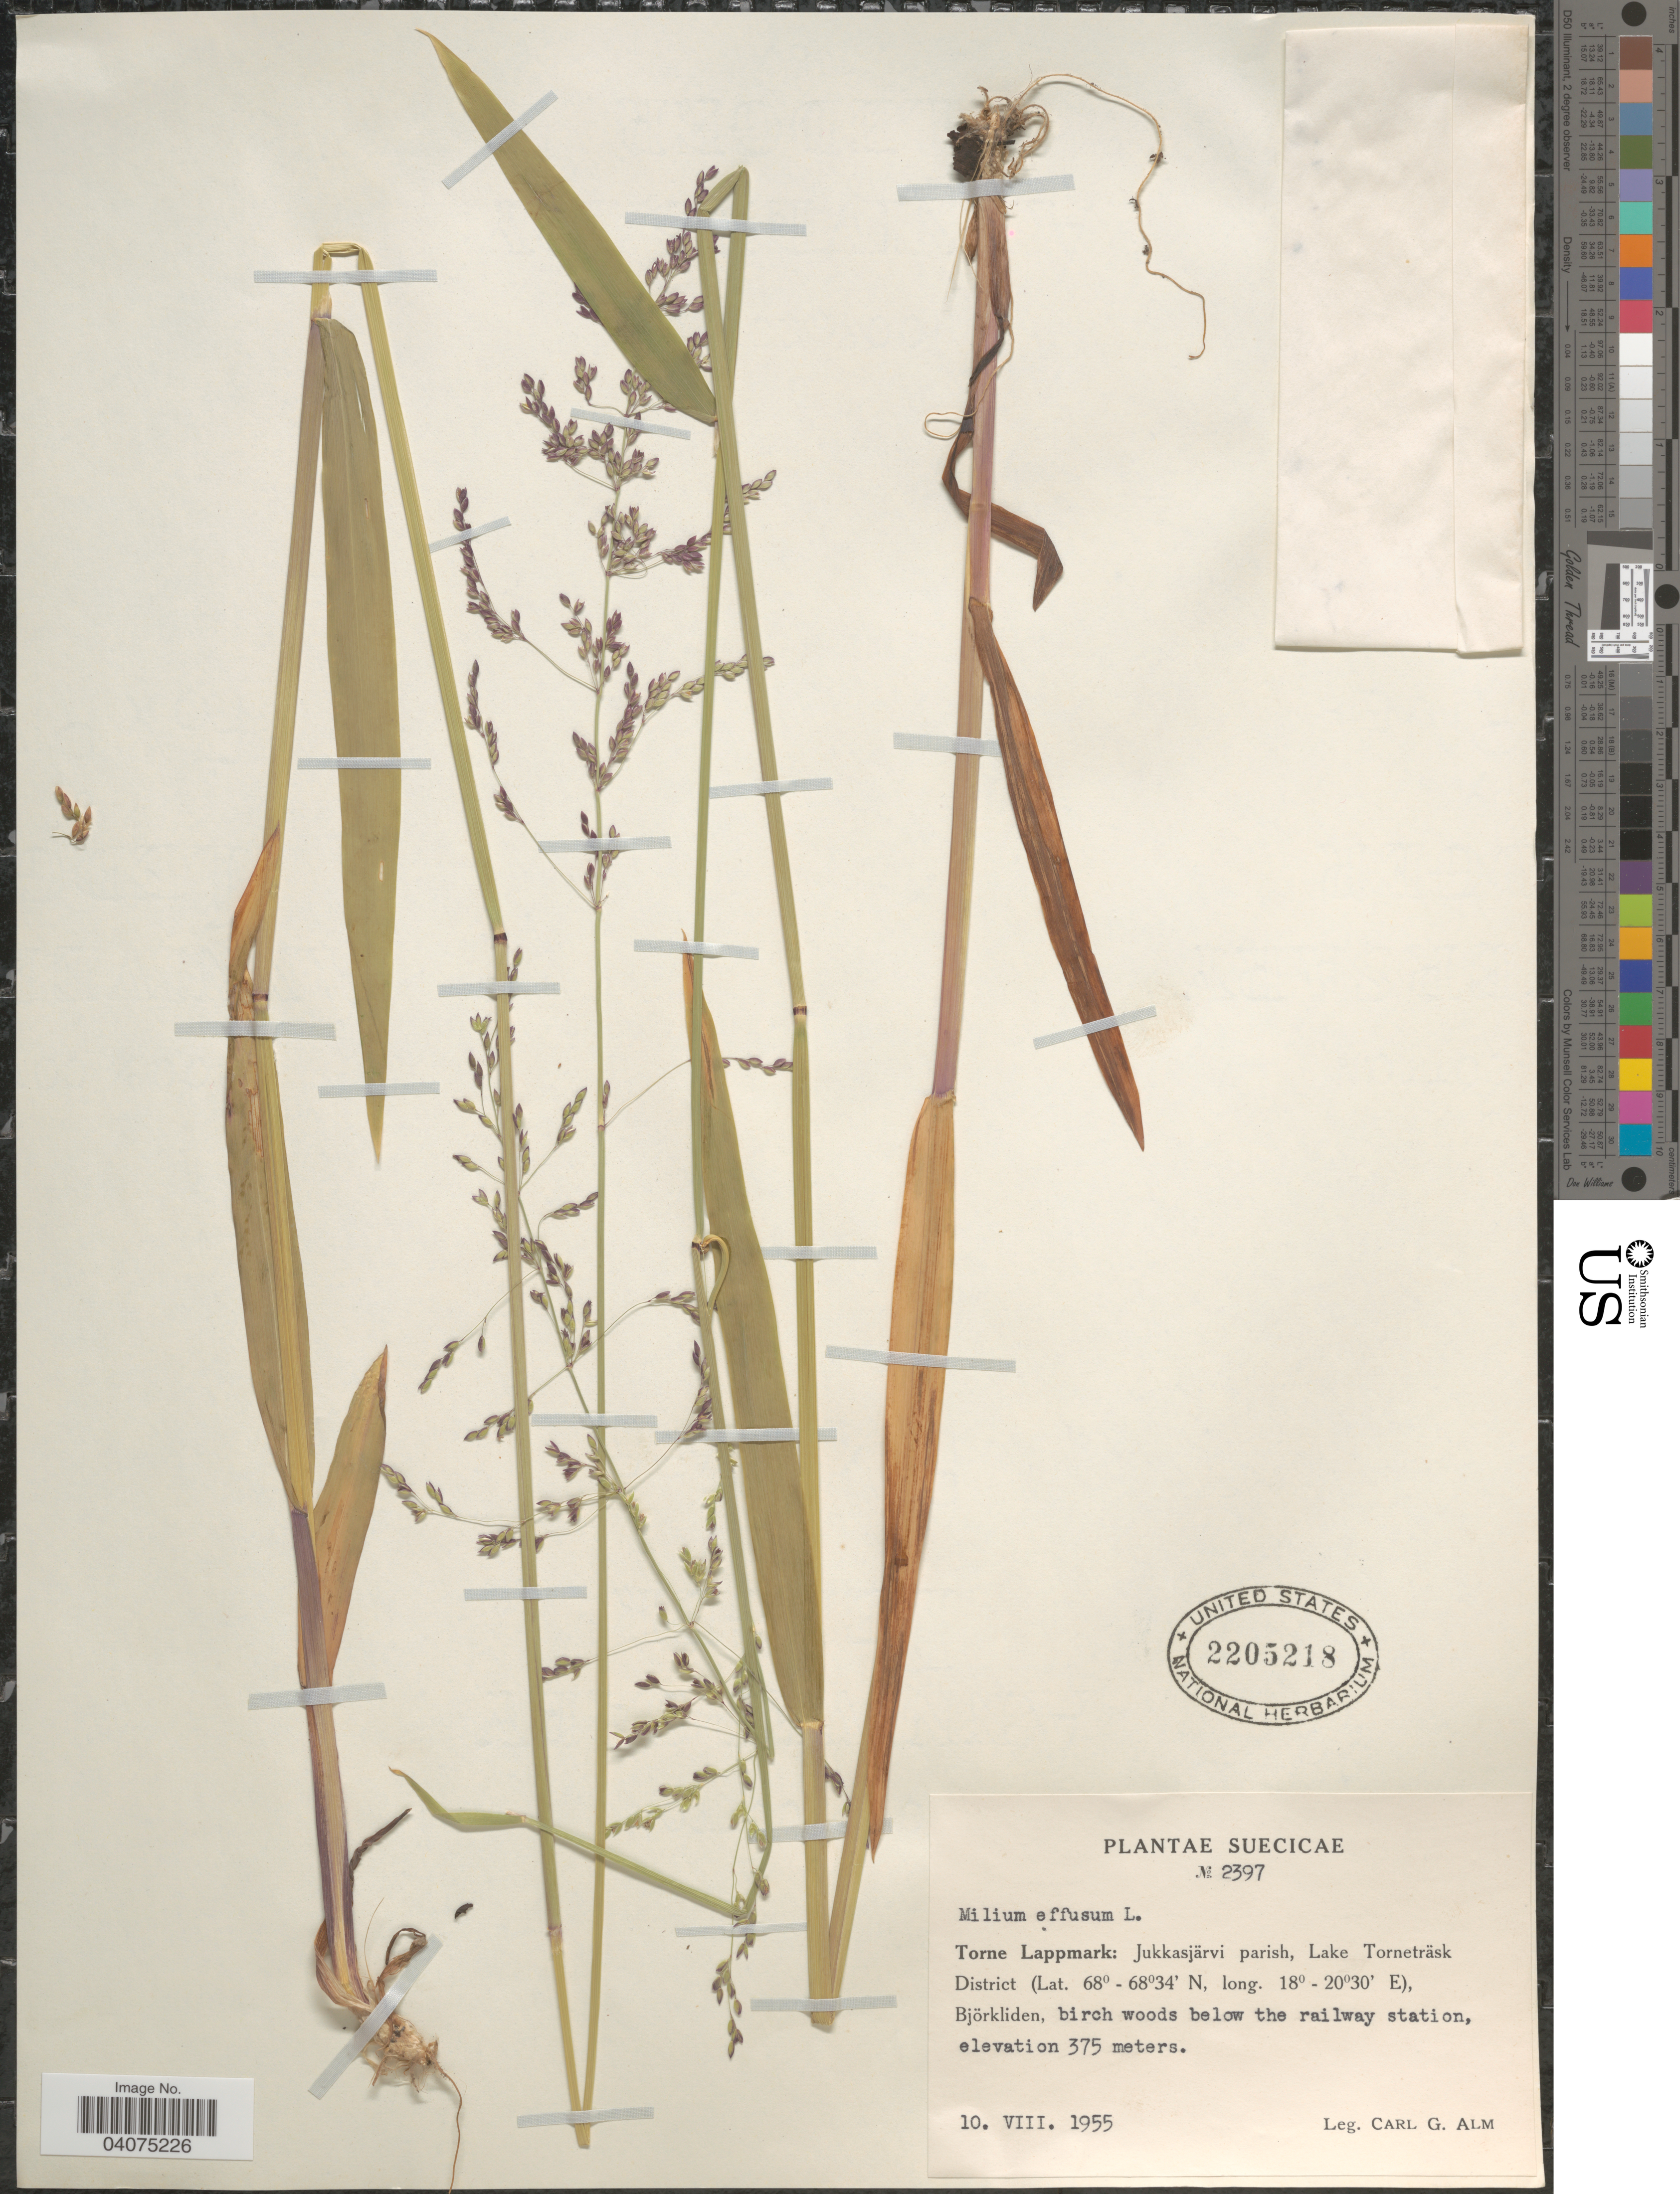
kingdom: Plantae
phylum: Tracheophyta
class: Liliopsida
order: Poales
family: Poaceae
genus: Milium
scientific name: Milium effusum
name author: L.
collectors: C. G. Alm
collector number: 2397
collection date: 1955-08-10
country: Sweden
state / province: Norrbotten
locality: Torne Lappmark: Jukkasjärvi parish, Lake Torneträsk District, Björkliden, birch woods below the railway station.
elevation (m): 375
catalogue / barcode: US 2205218